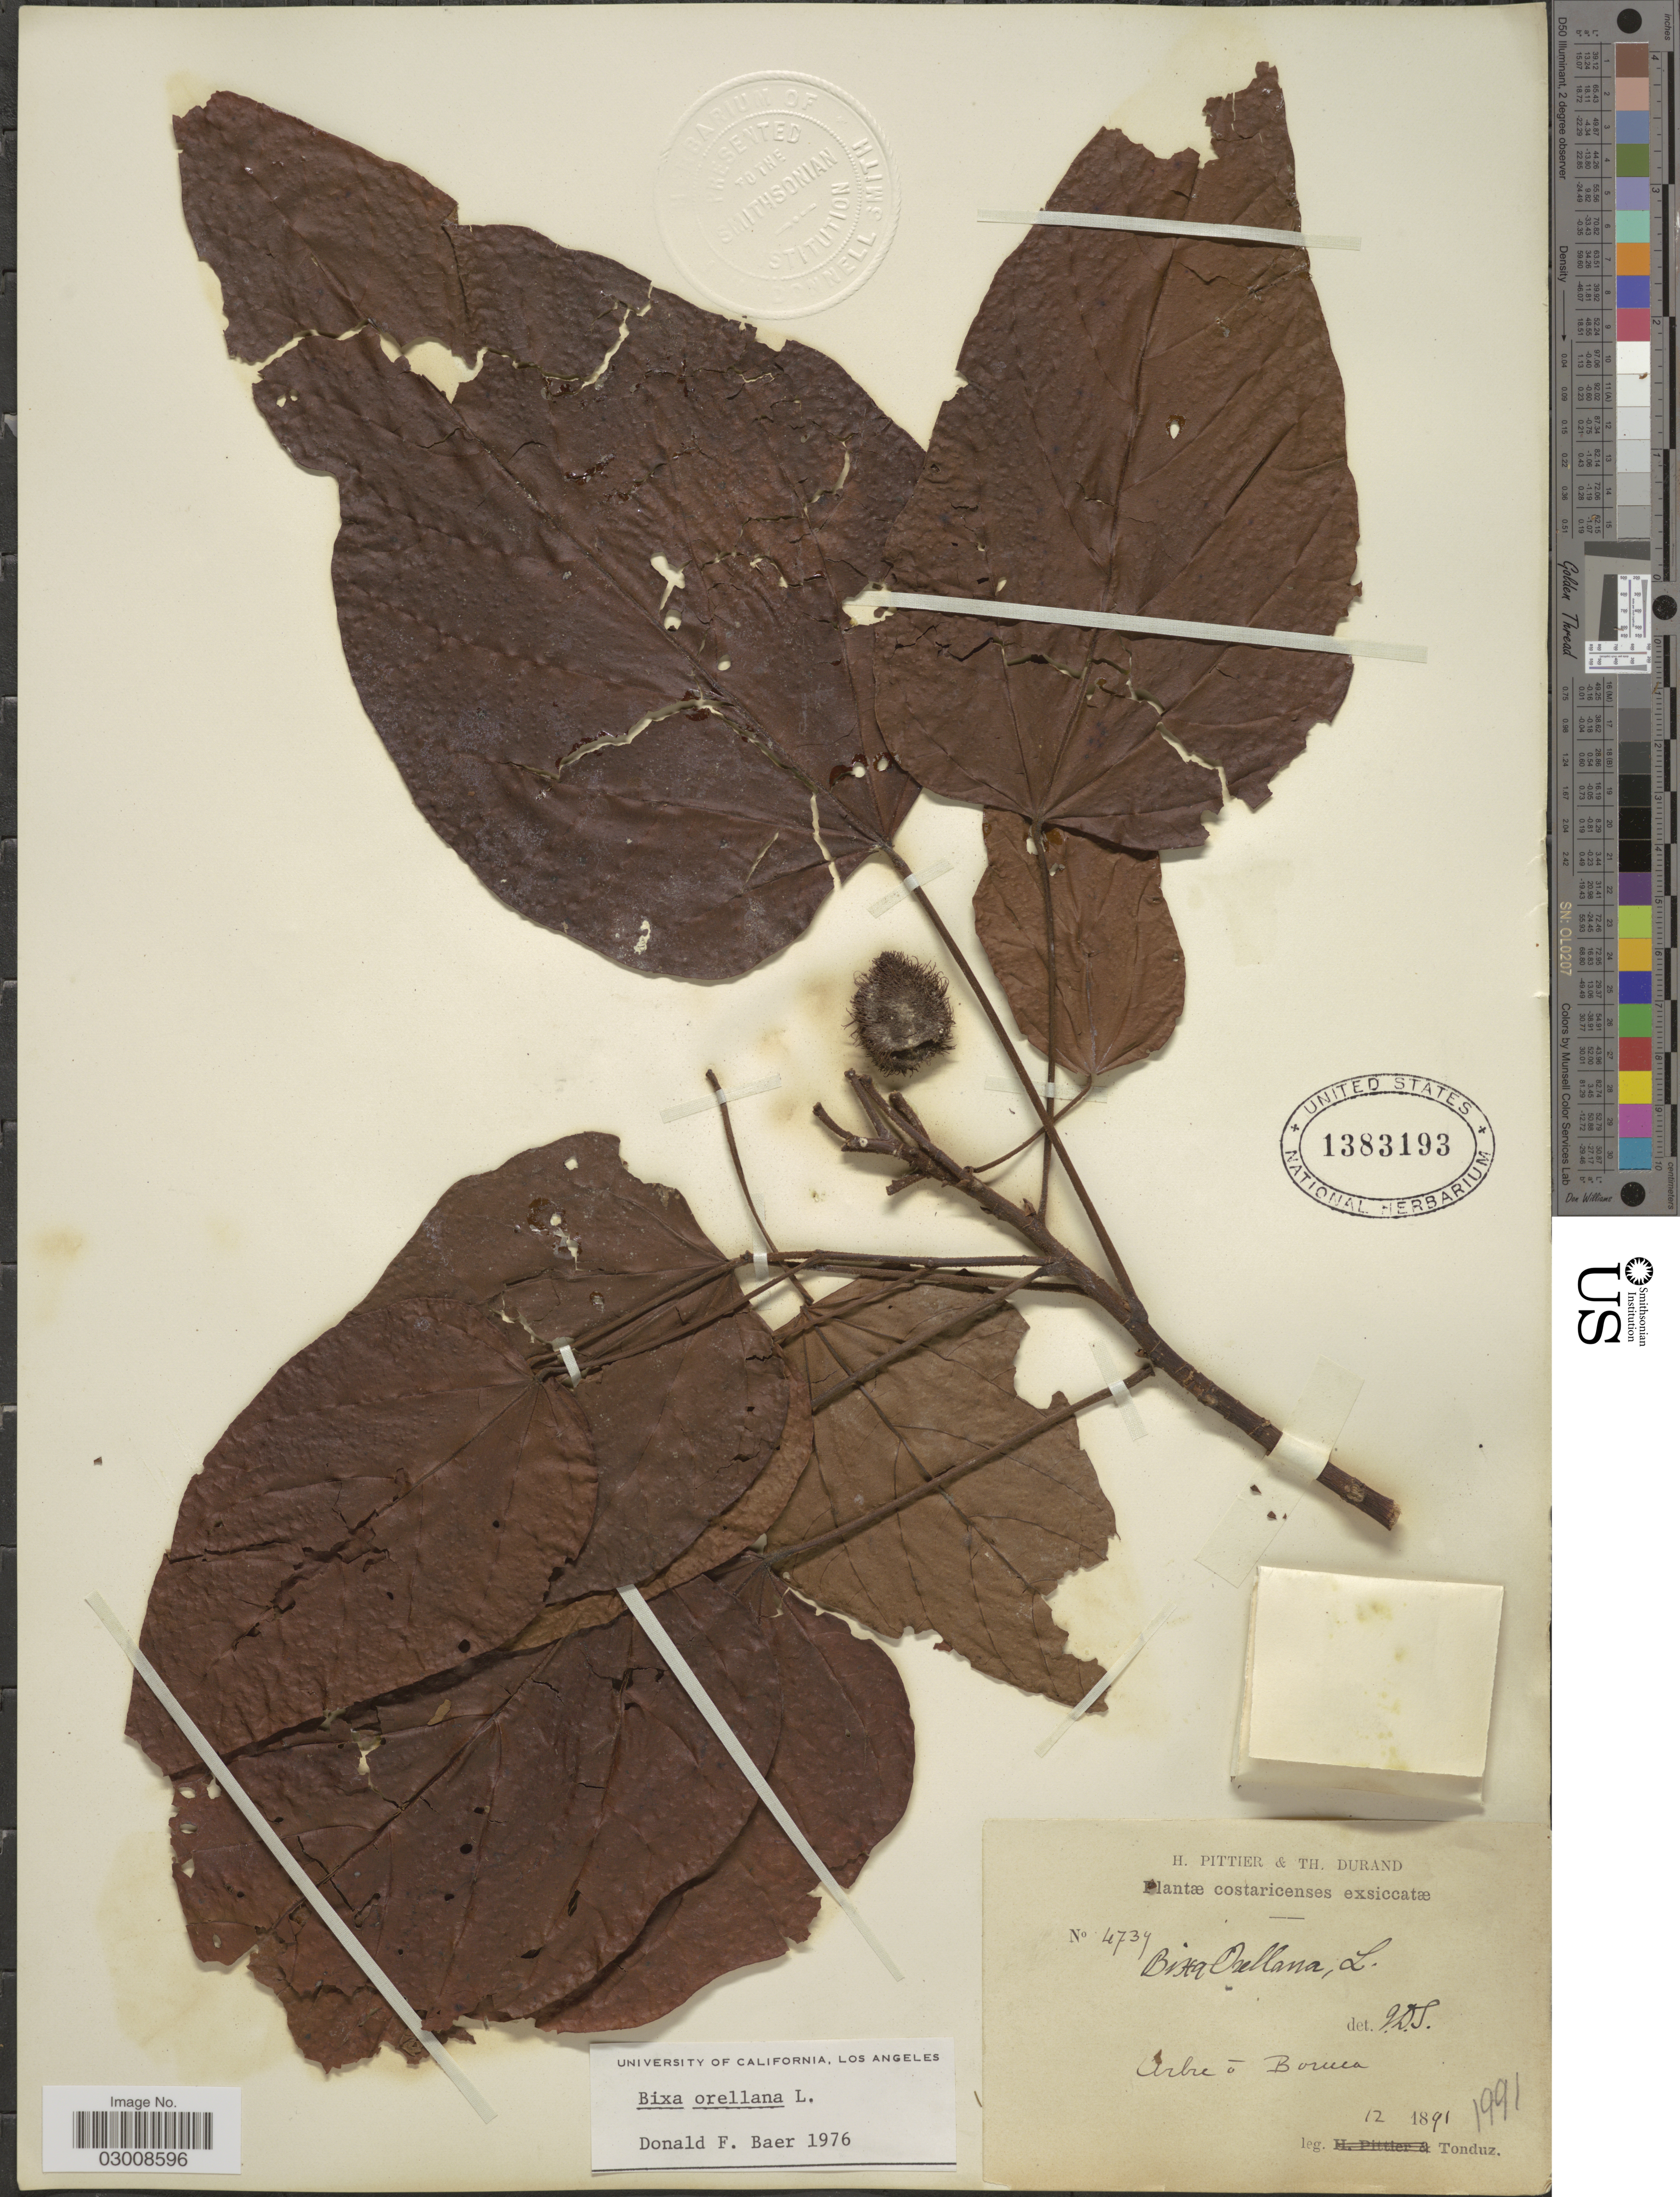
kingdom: Plantae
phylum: Tracheophyta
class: Magnoliopsida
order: Malvales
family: Bixaceae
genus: Bixa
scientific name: Bixa orellana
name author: L.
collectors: Tonduz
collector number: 4739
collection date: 1891-12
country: Costa Rica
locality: Arbre o Boruca.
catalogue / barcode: US 1383193